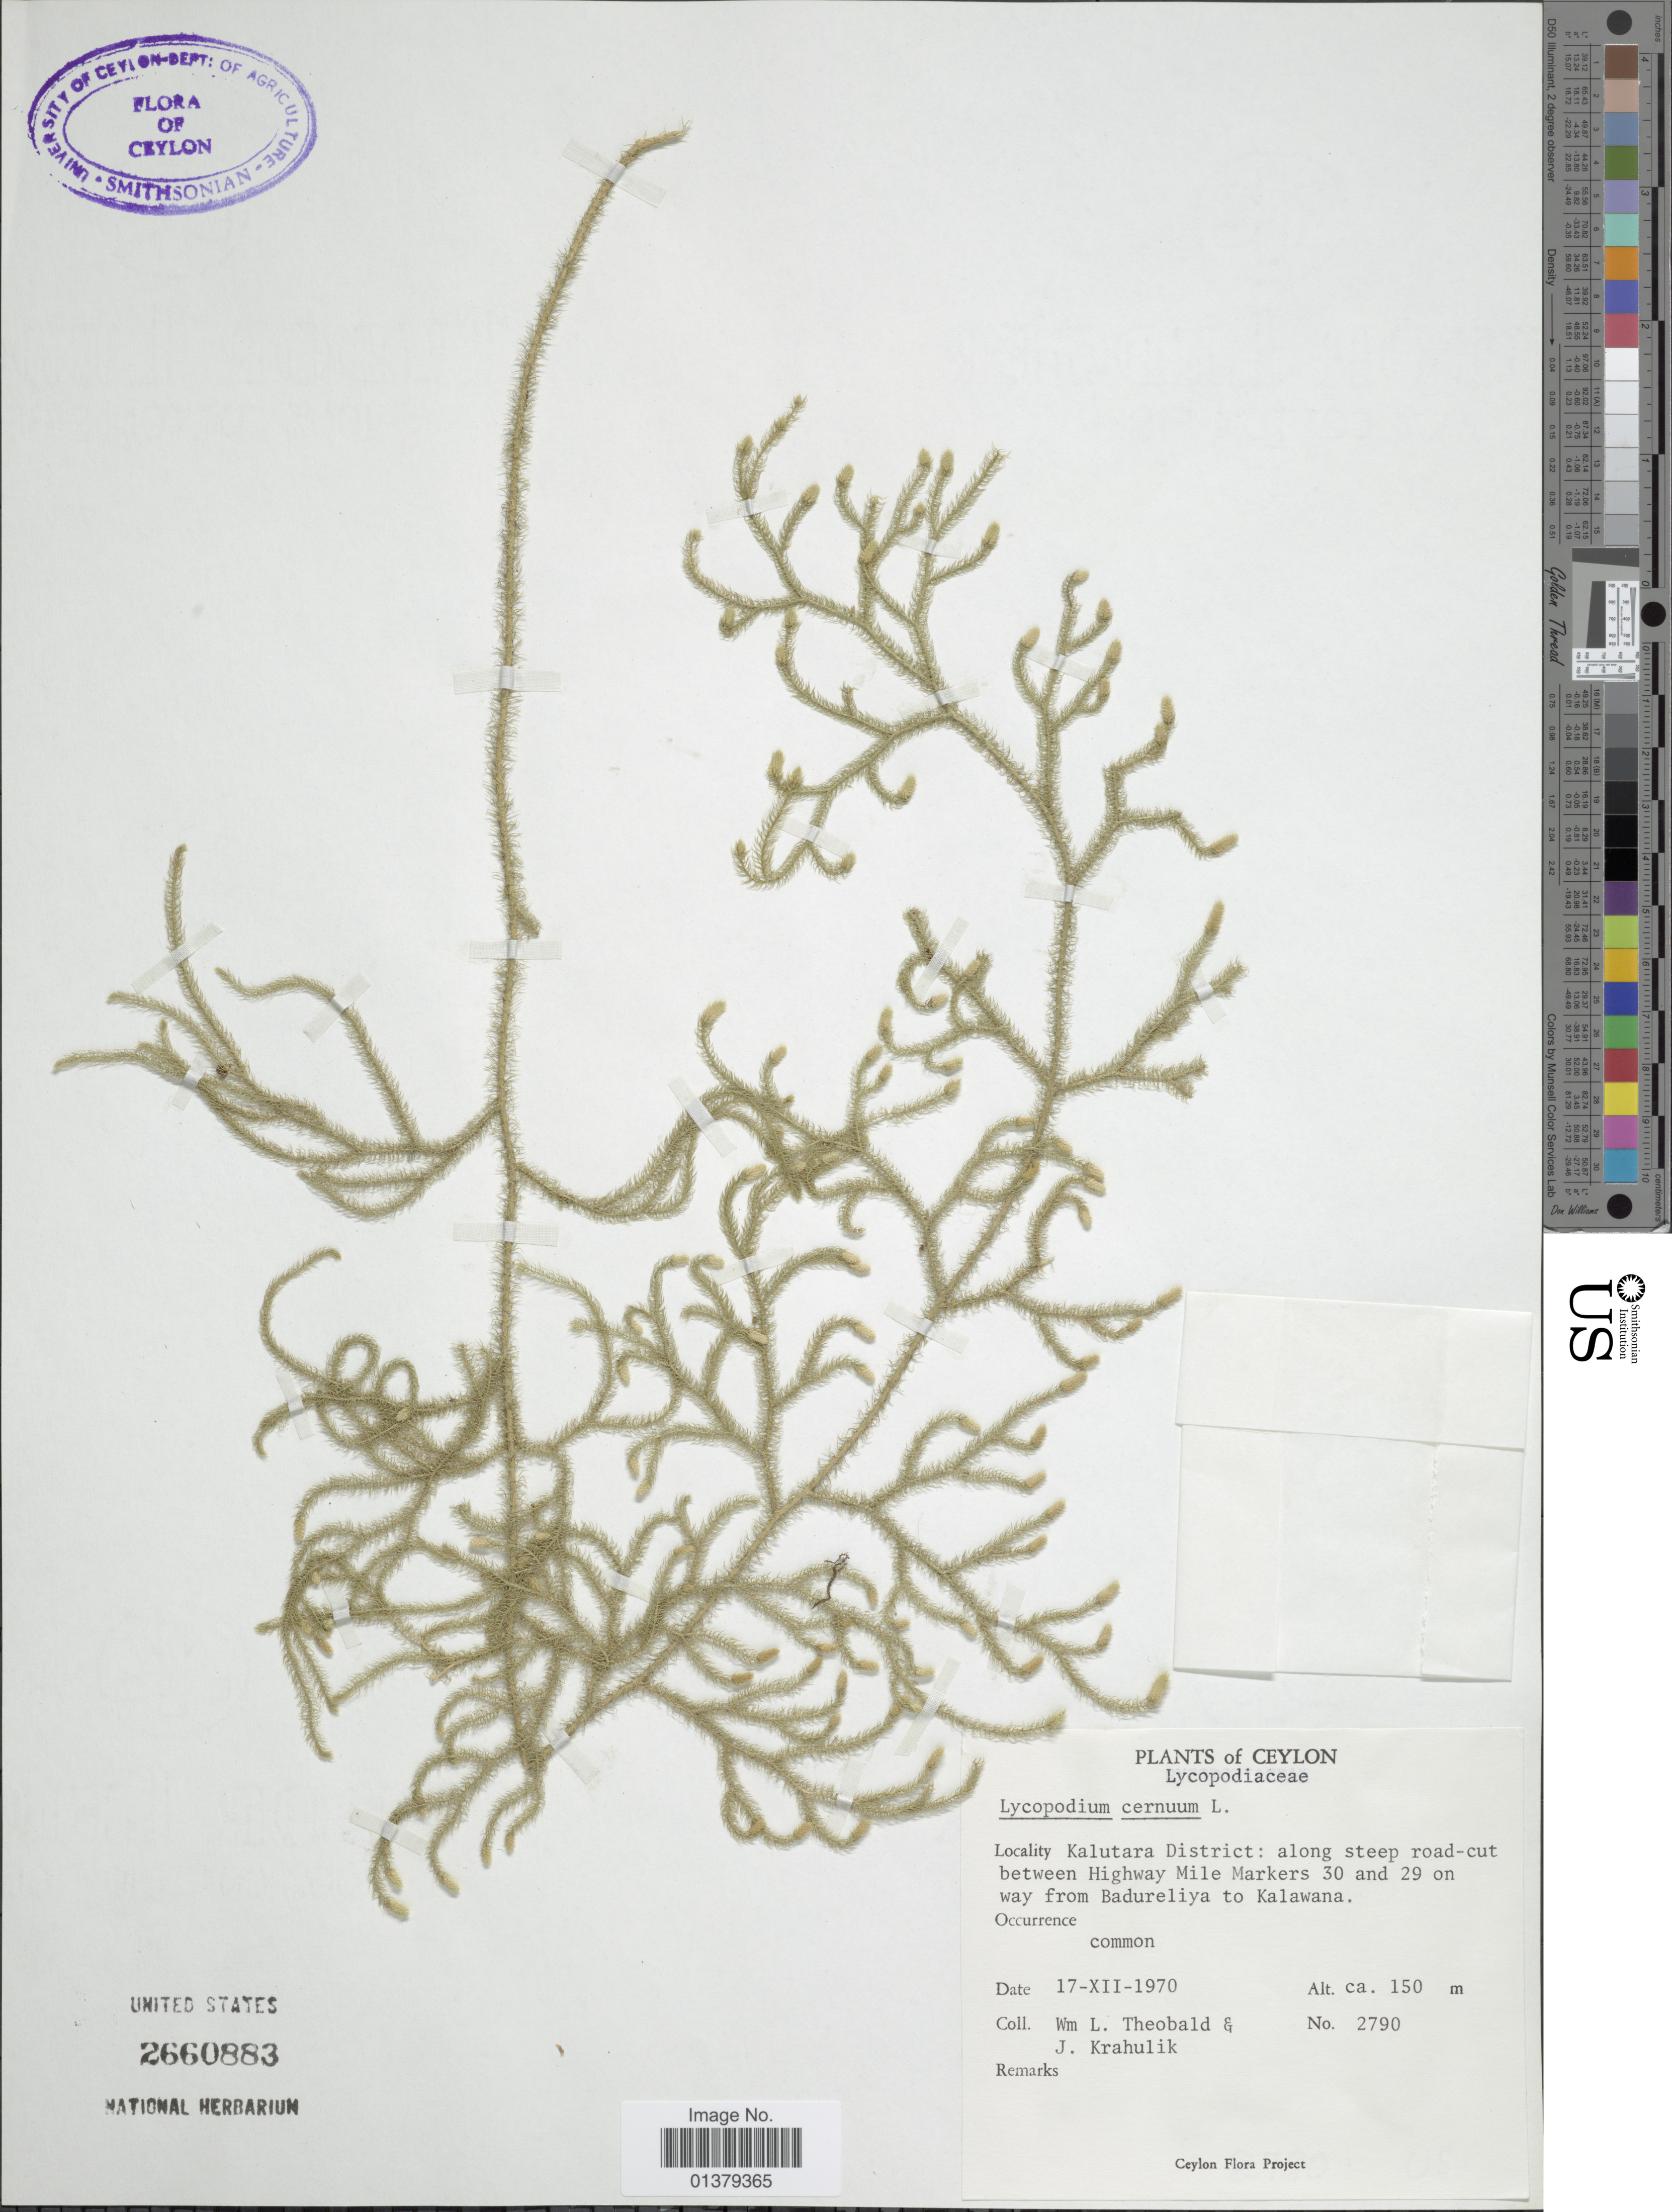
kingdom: Plantae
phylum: Tracheophyta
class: Lycopodiopsida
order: Lycopodiales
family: Lycopodiaceae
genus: Palhinhaea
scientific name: Palhinhaea cernua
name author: (L.) Vasc. & Franco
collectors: W. L. Theobald & J. Krahulik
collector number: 2790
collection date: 1970-12-17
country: Sri Lanka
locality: Ceylon, Kalutara District: along steep road-cut between Highway Mile Markers 30 and 29 on way from Badureliya to Kalwana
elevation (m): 150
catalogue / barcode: US 2660883